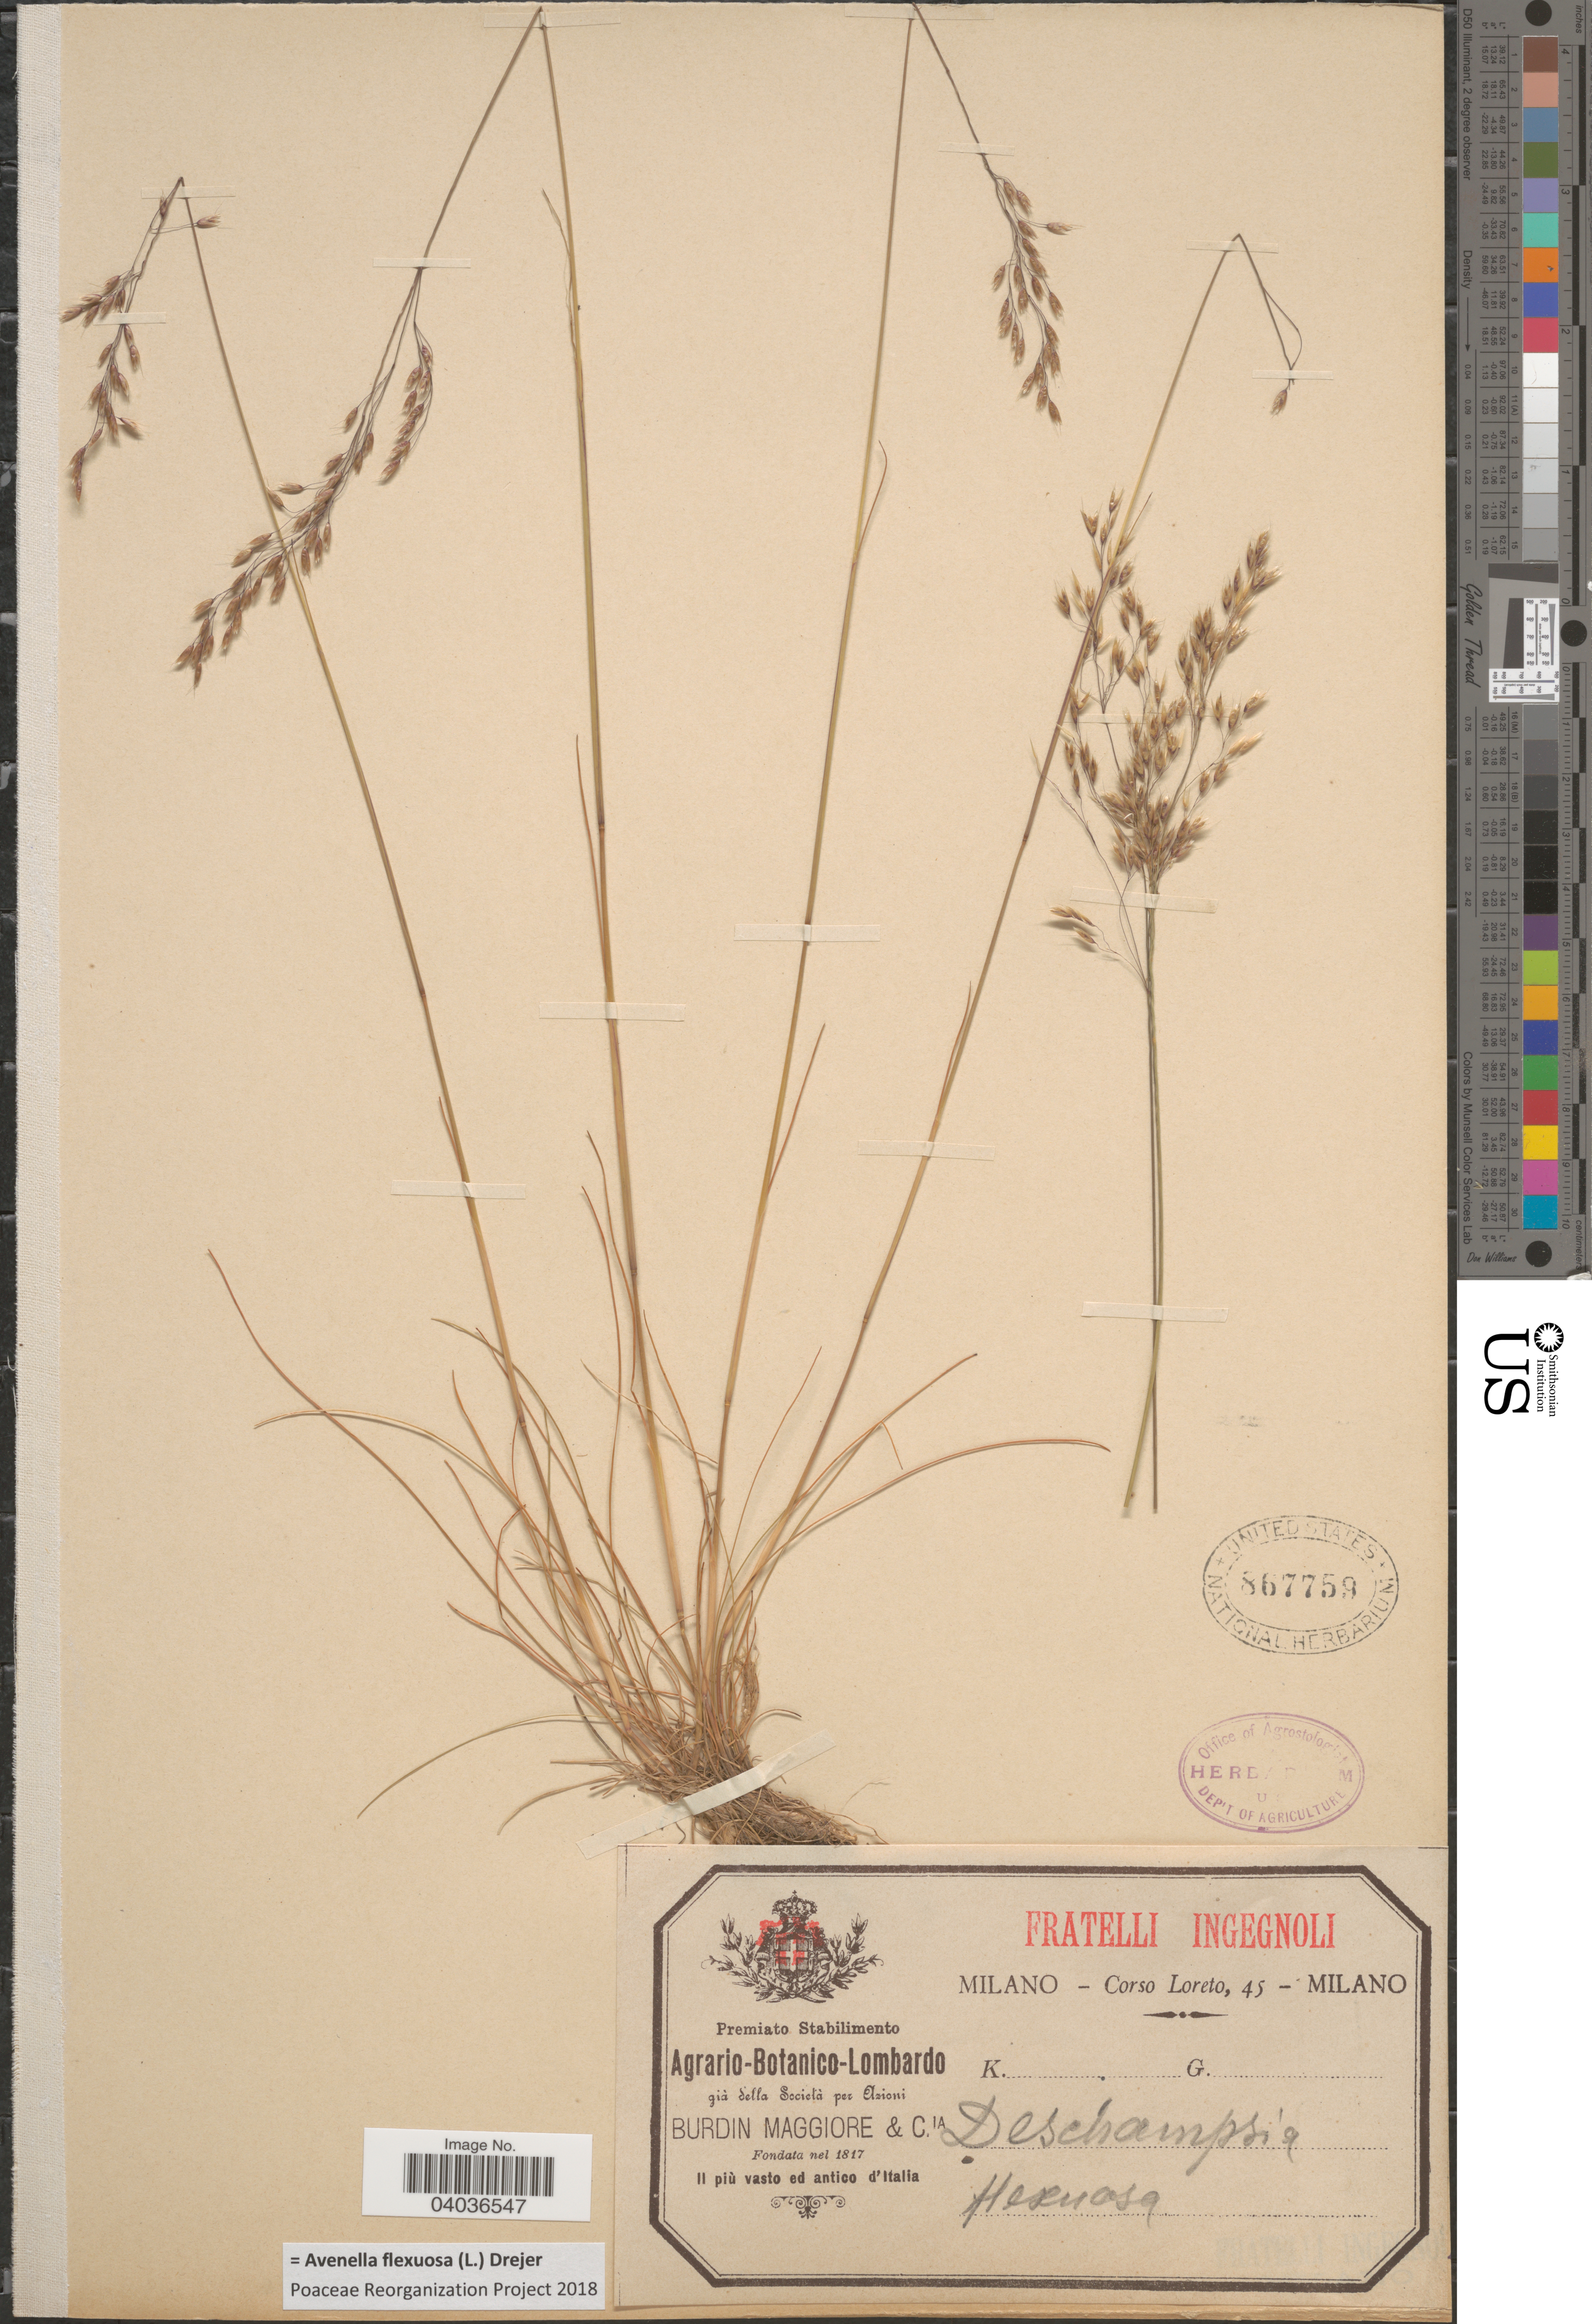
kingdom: Plantae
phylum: Tracheophyta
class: Liliopsida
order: Poales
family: Poaceae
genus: Avenella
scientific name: Avenella flexuosa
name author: (L.) Drejer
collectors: Loreto, C.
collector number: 45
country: Italy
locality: Milano.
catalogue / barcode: US 867759